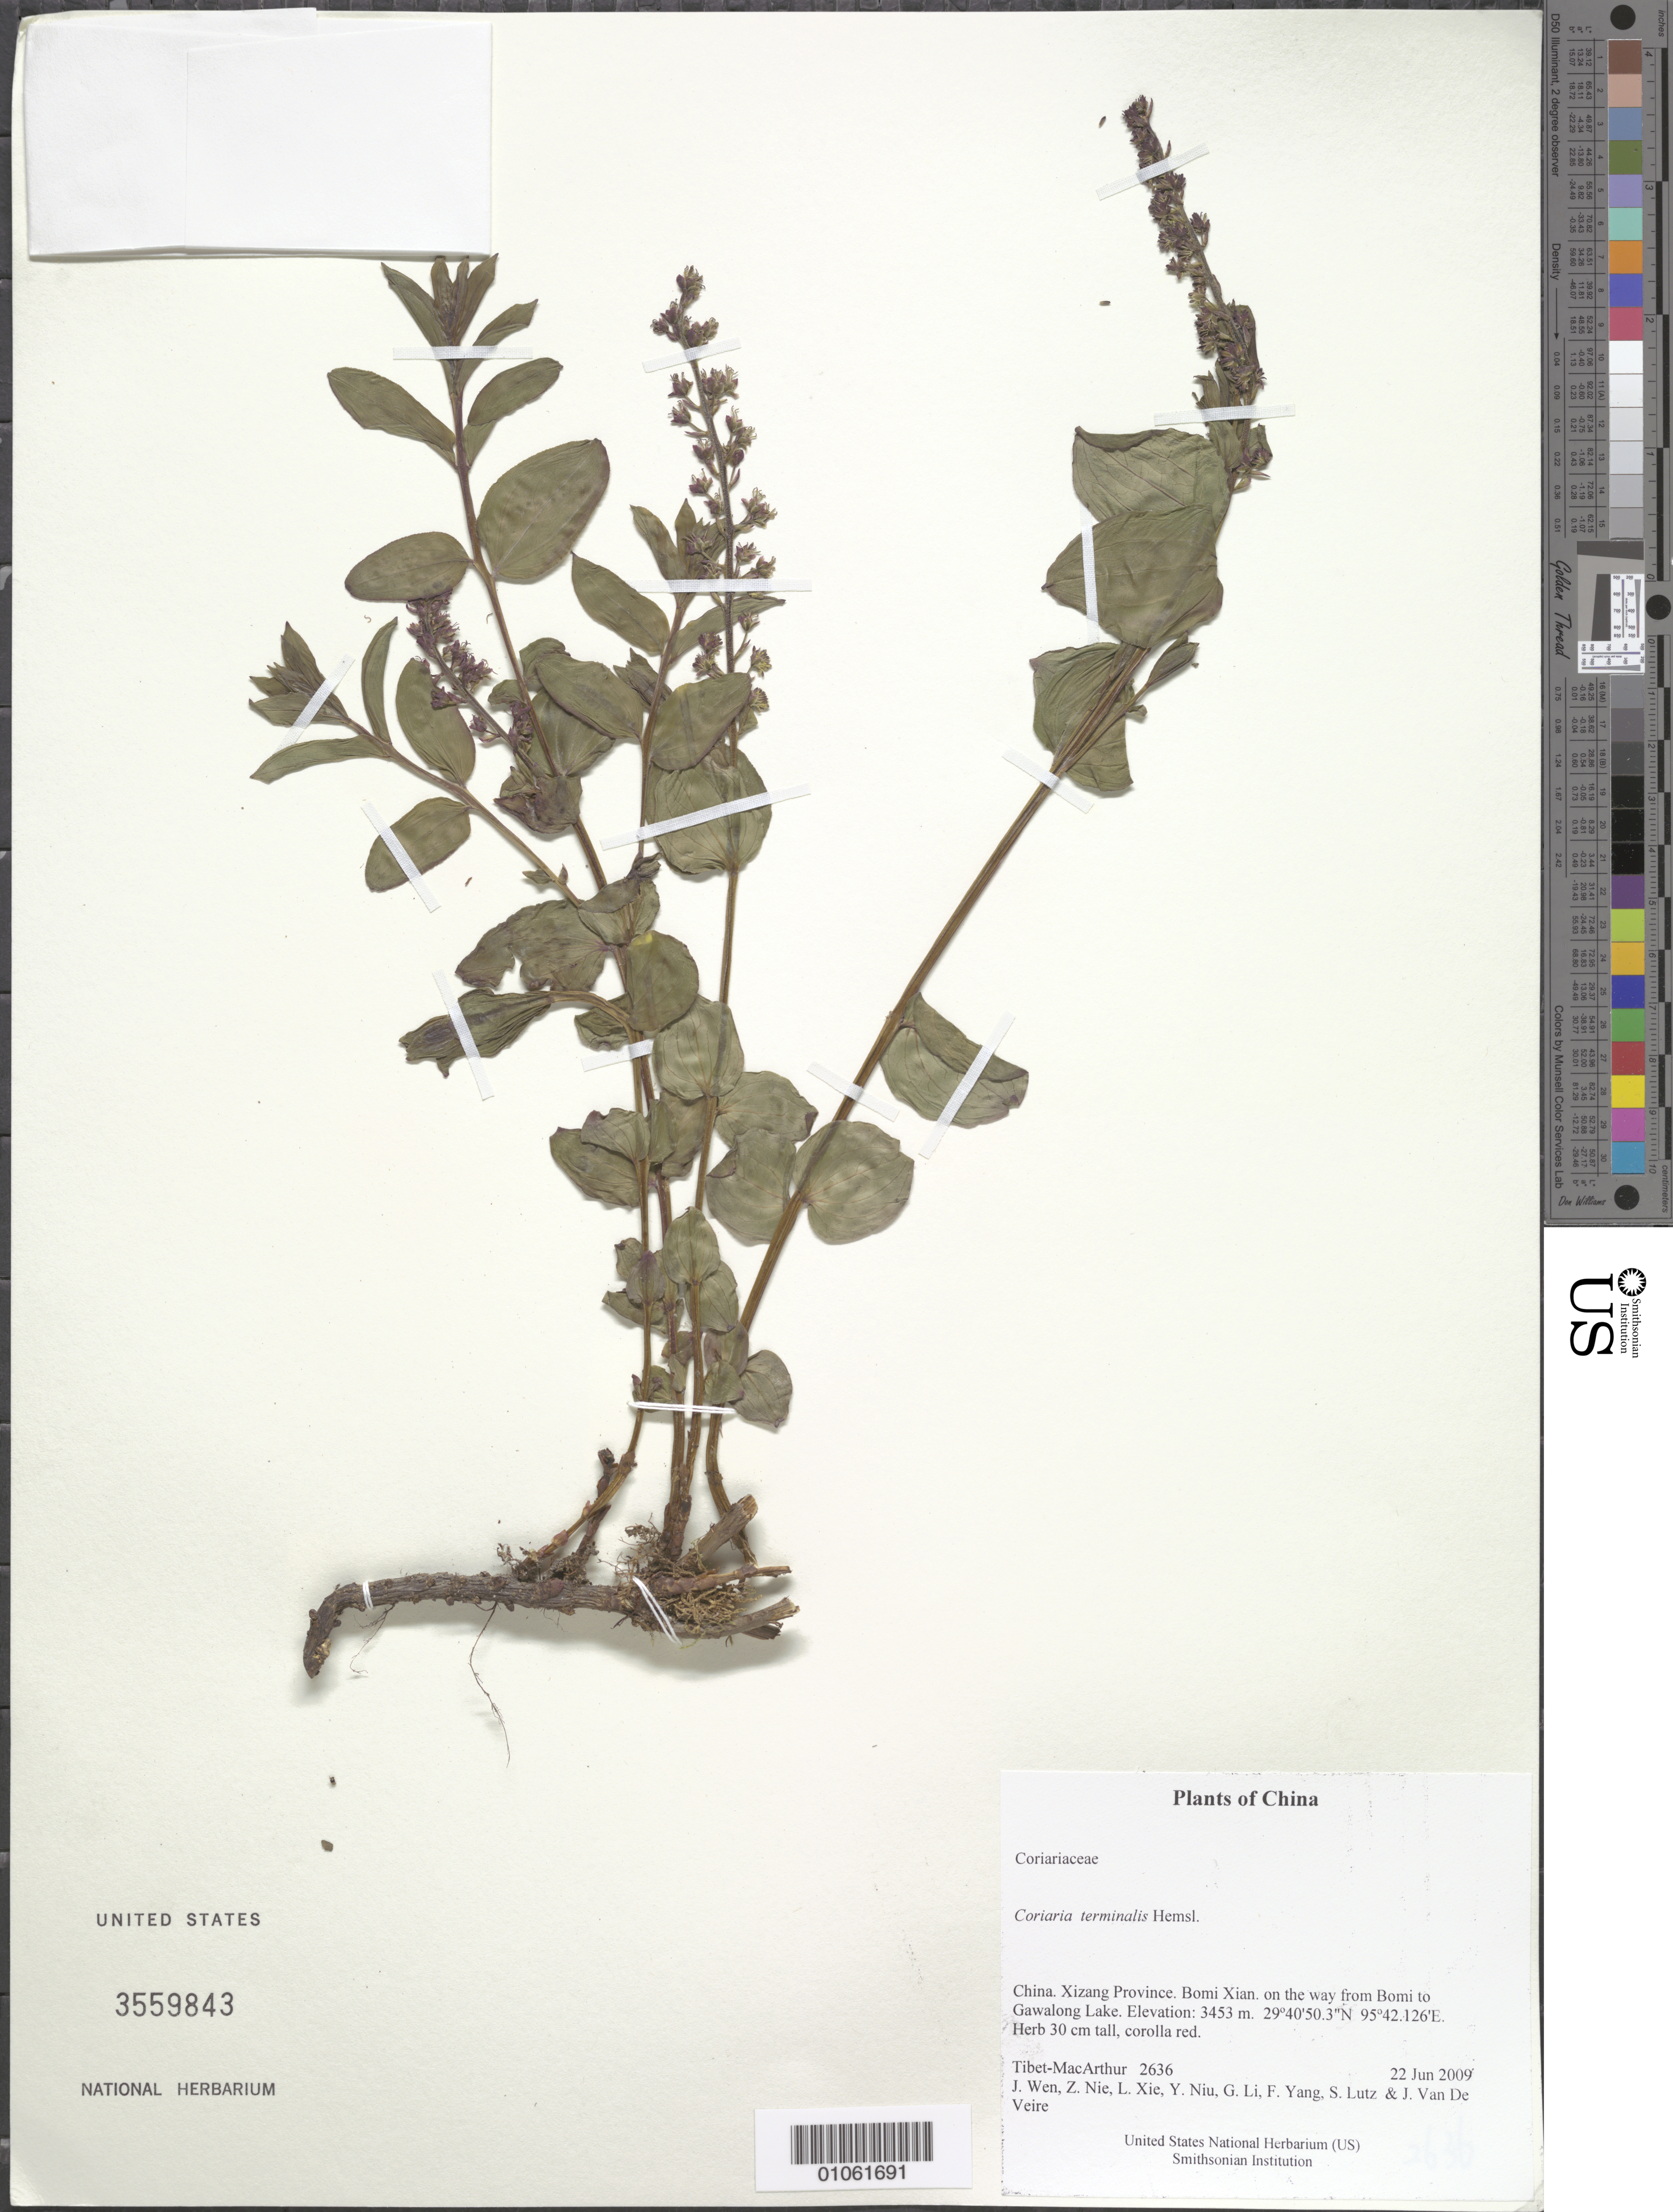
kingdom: Plantae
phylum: Tracheophyta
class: Magnoliopsida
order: Cucurbitales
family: Coriariaceae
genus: Coriaria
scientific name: Coriaria terminalis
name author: Hemsl.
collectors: Tibet-MacArthur, J. Wen, Z. Nie, L. Xie, Y. Niu, G. Li, F. Yang, S. Lutz & J. Van De Veire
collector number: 2636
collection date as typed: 22 Jun 2009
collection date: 2009-06-22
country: China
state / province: Xizang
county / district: Bomi Xian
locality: on the way from Bomi to Gawalong Lake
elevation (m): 3453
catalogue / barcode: US 3559843